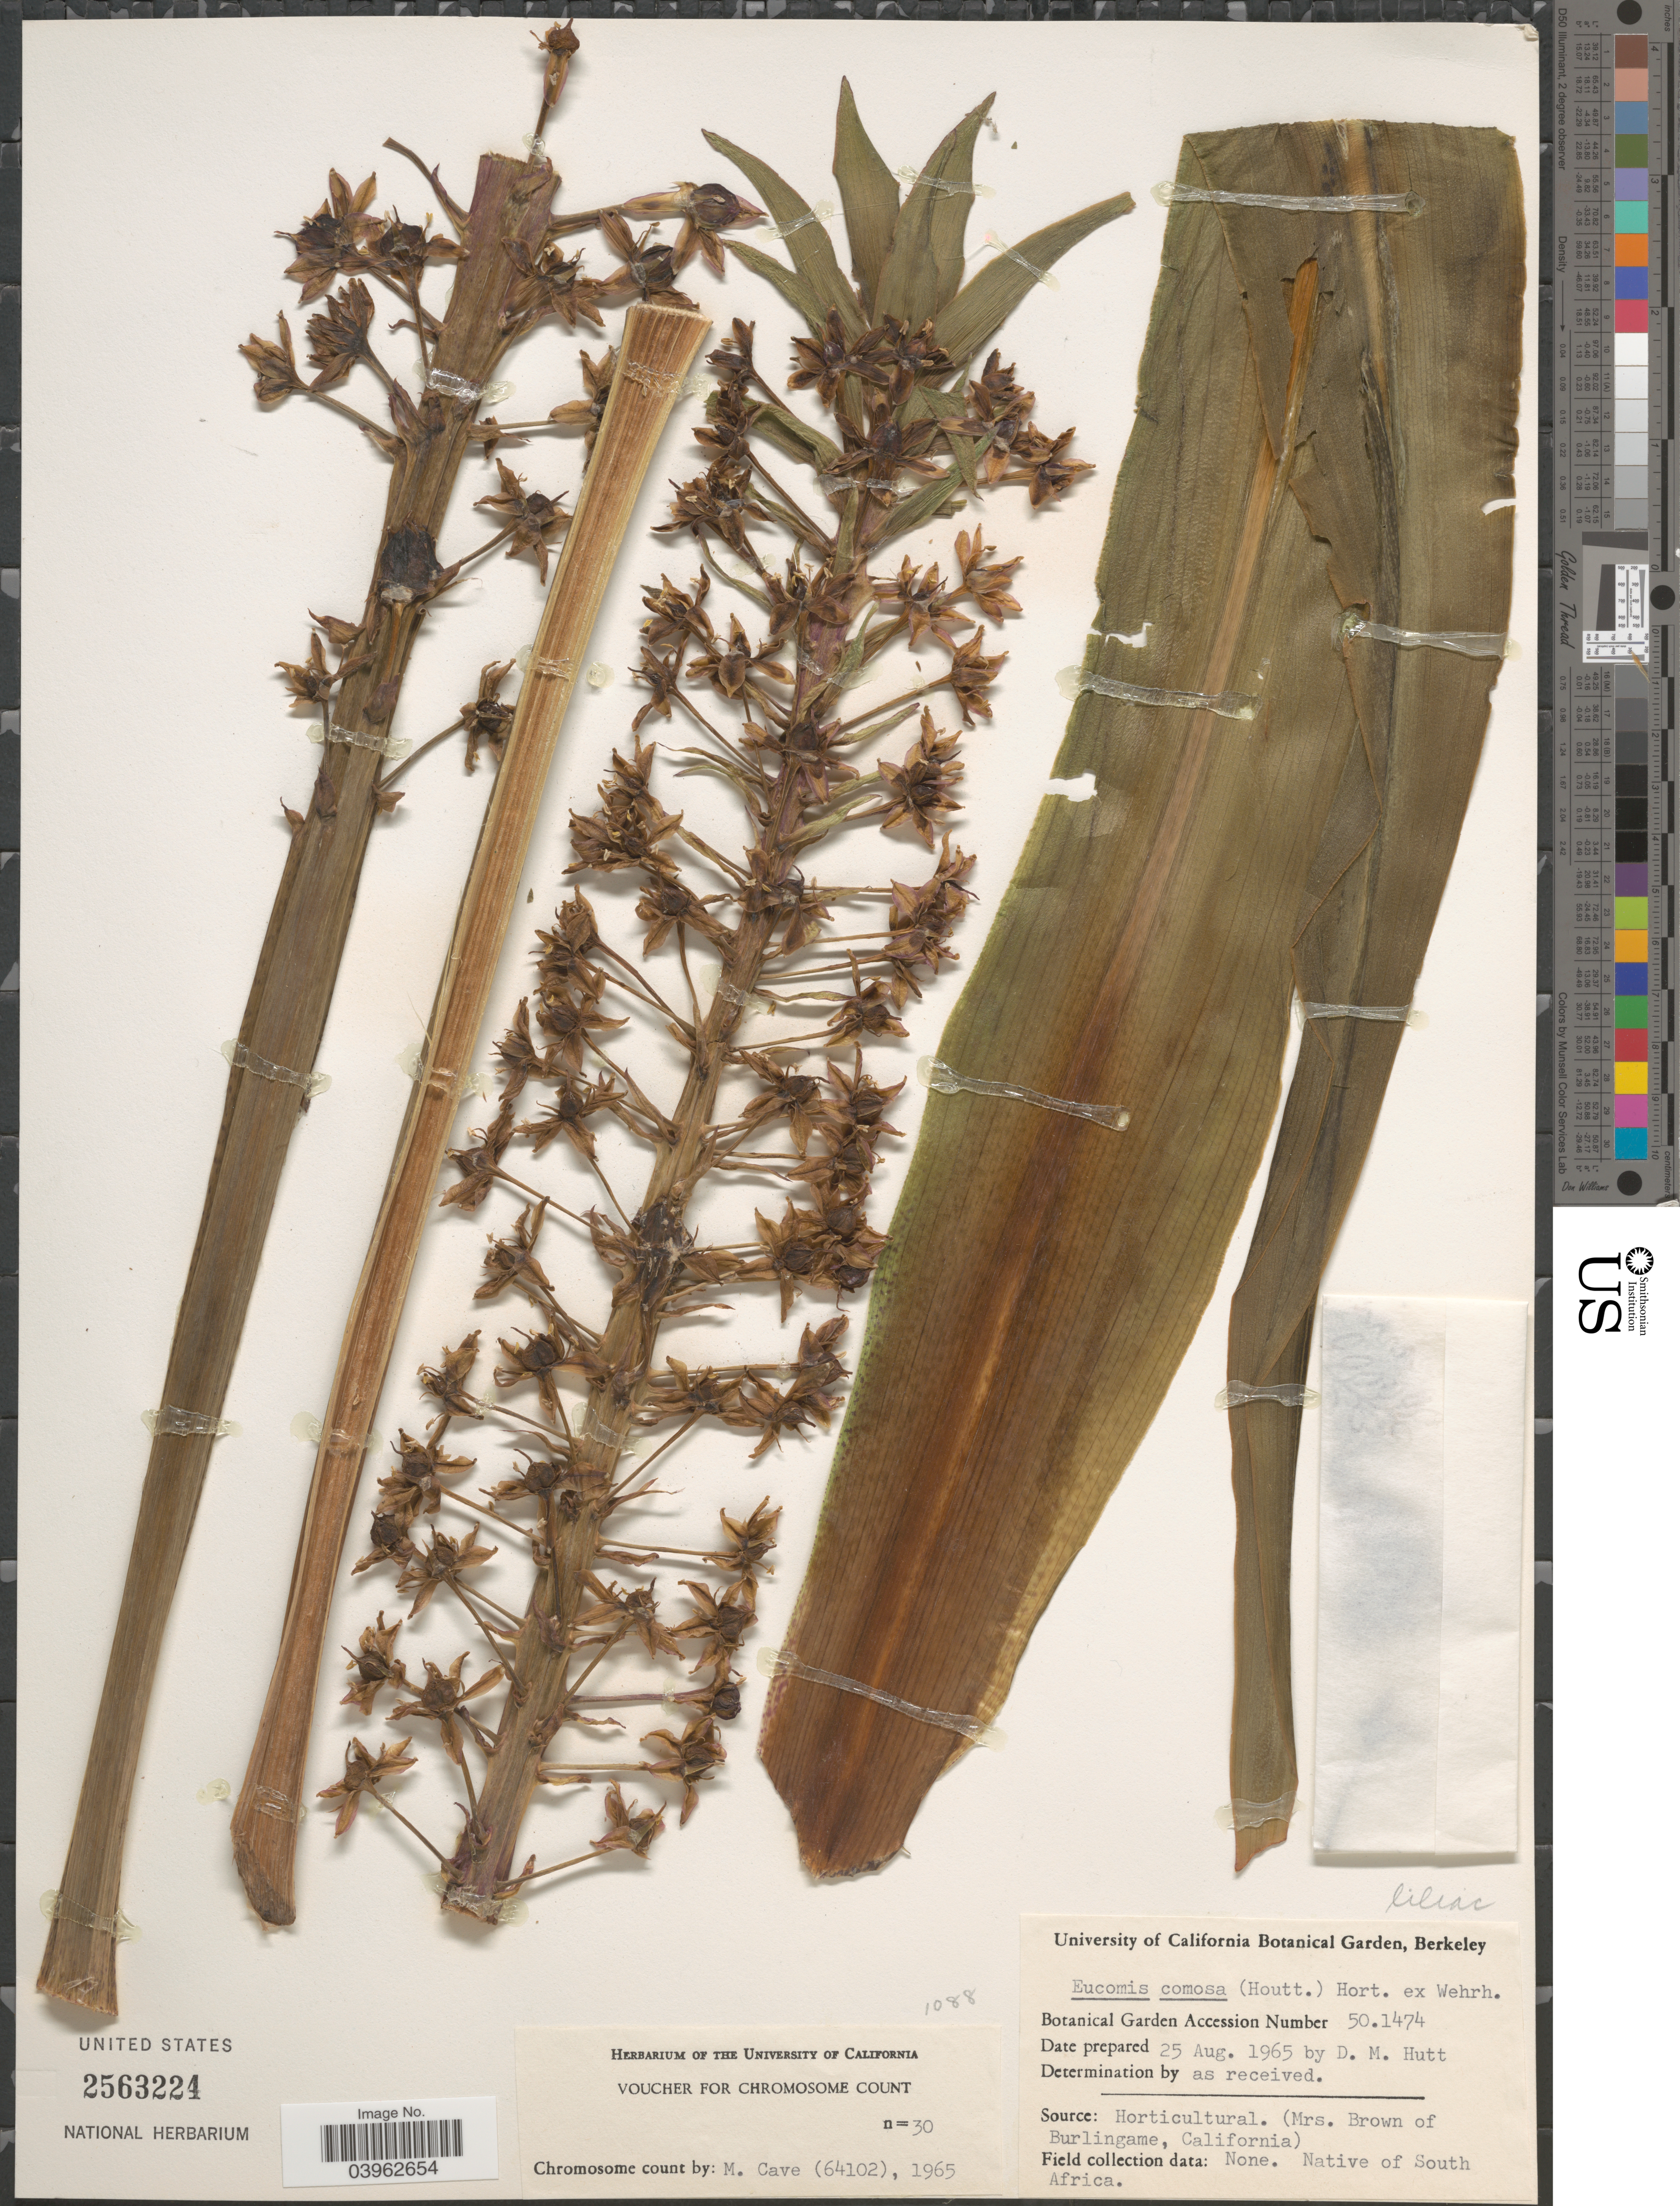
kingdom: Plantae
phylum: Tracheophyta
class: Liliopsida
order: Asparagales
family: Asparagaceae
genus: Eucomis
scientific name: Eucomis comosa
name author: (Houtt.) H.R. Wehrh.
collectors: D. Hutt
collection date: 1965-08-25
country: United States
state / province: California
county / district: Alameda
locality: University of California Botanical Garden, Berkeley.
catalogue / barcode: US 2563224